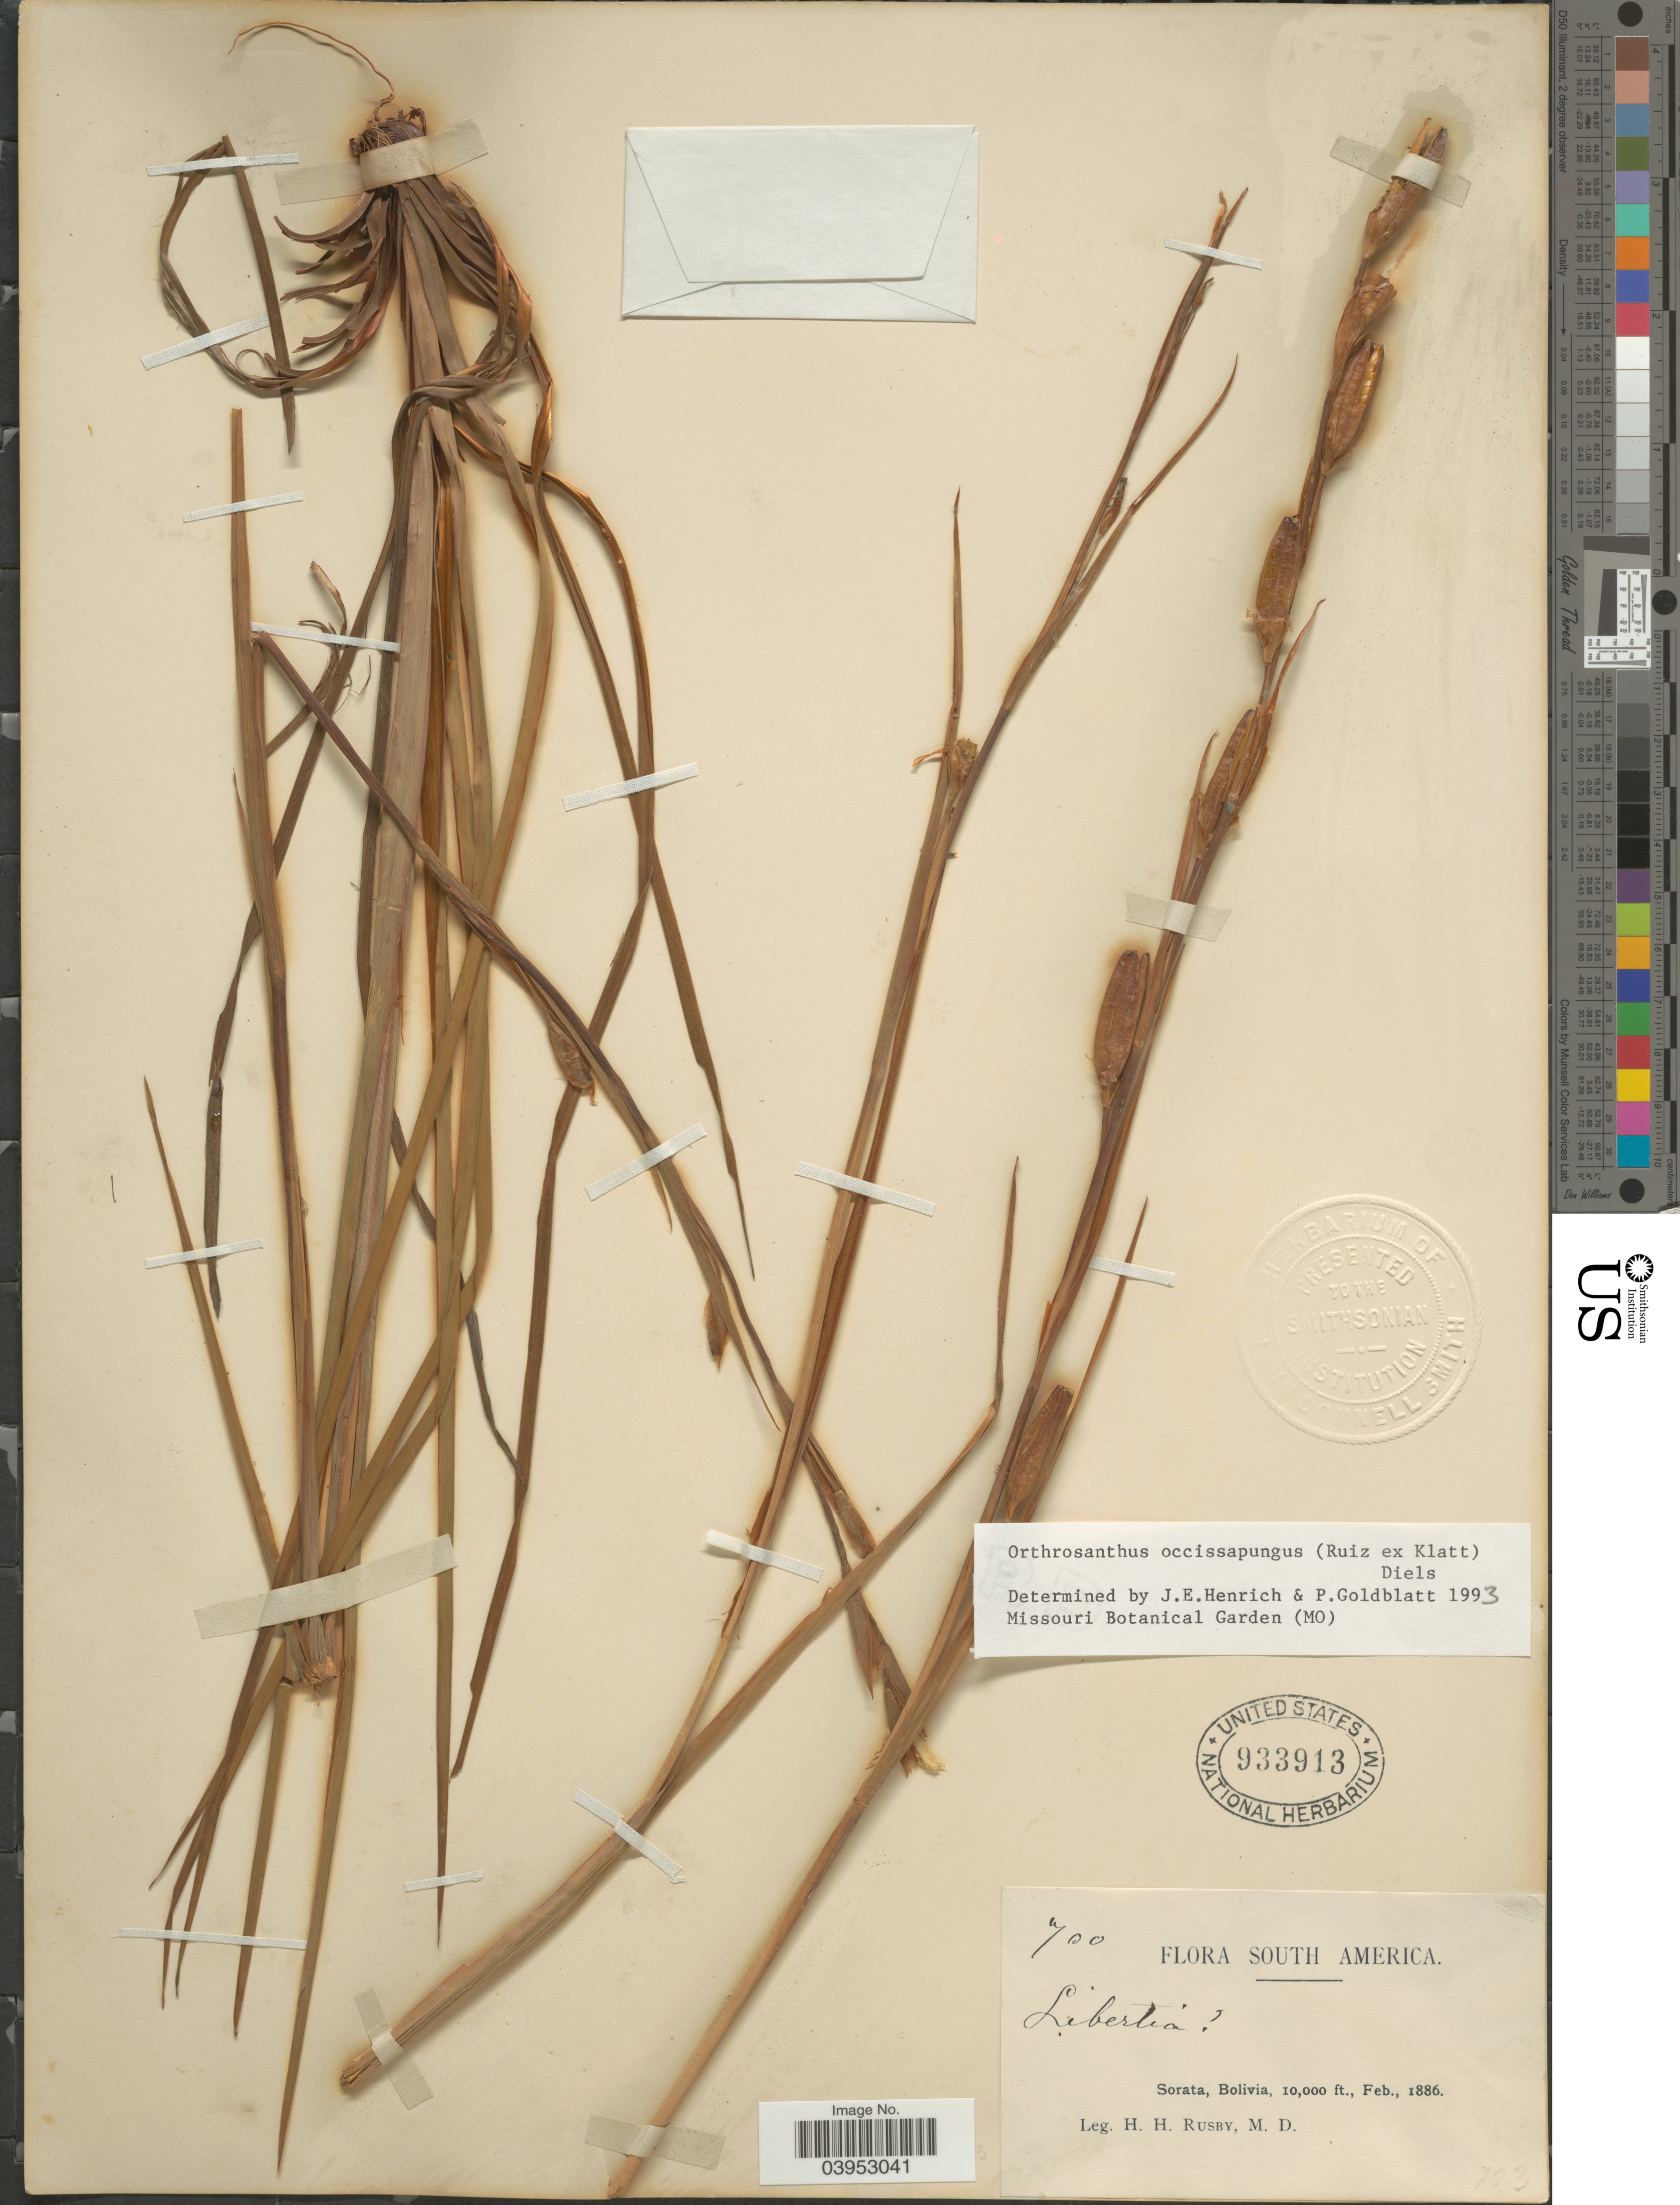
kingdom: Plantae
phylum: Tracheophyta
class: Liliopsida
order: Asparagales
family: Iridaceae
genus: Orthrosanthus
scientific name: Orthrosanthus occissapungus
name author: (Ruiz ex Klatt) Diels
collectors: H. H. Rusby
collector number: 700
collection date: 1886-02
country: Bolivia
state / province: La Páz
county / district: Larecaja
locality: Sorata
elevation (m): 3048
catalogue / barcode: US 933913